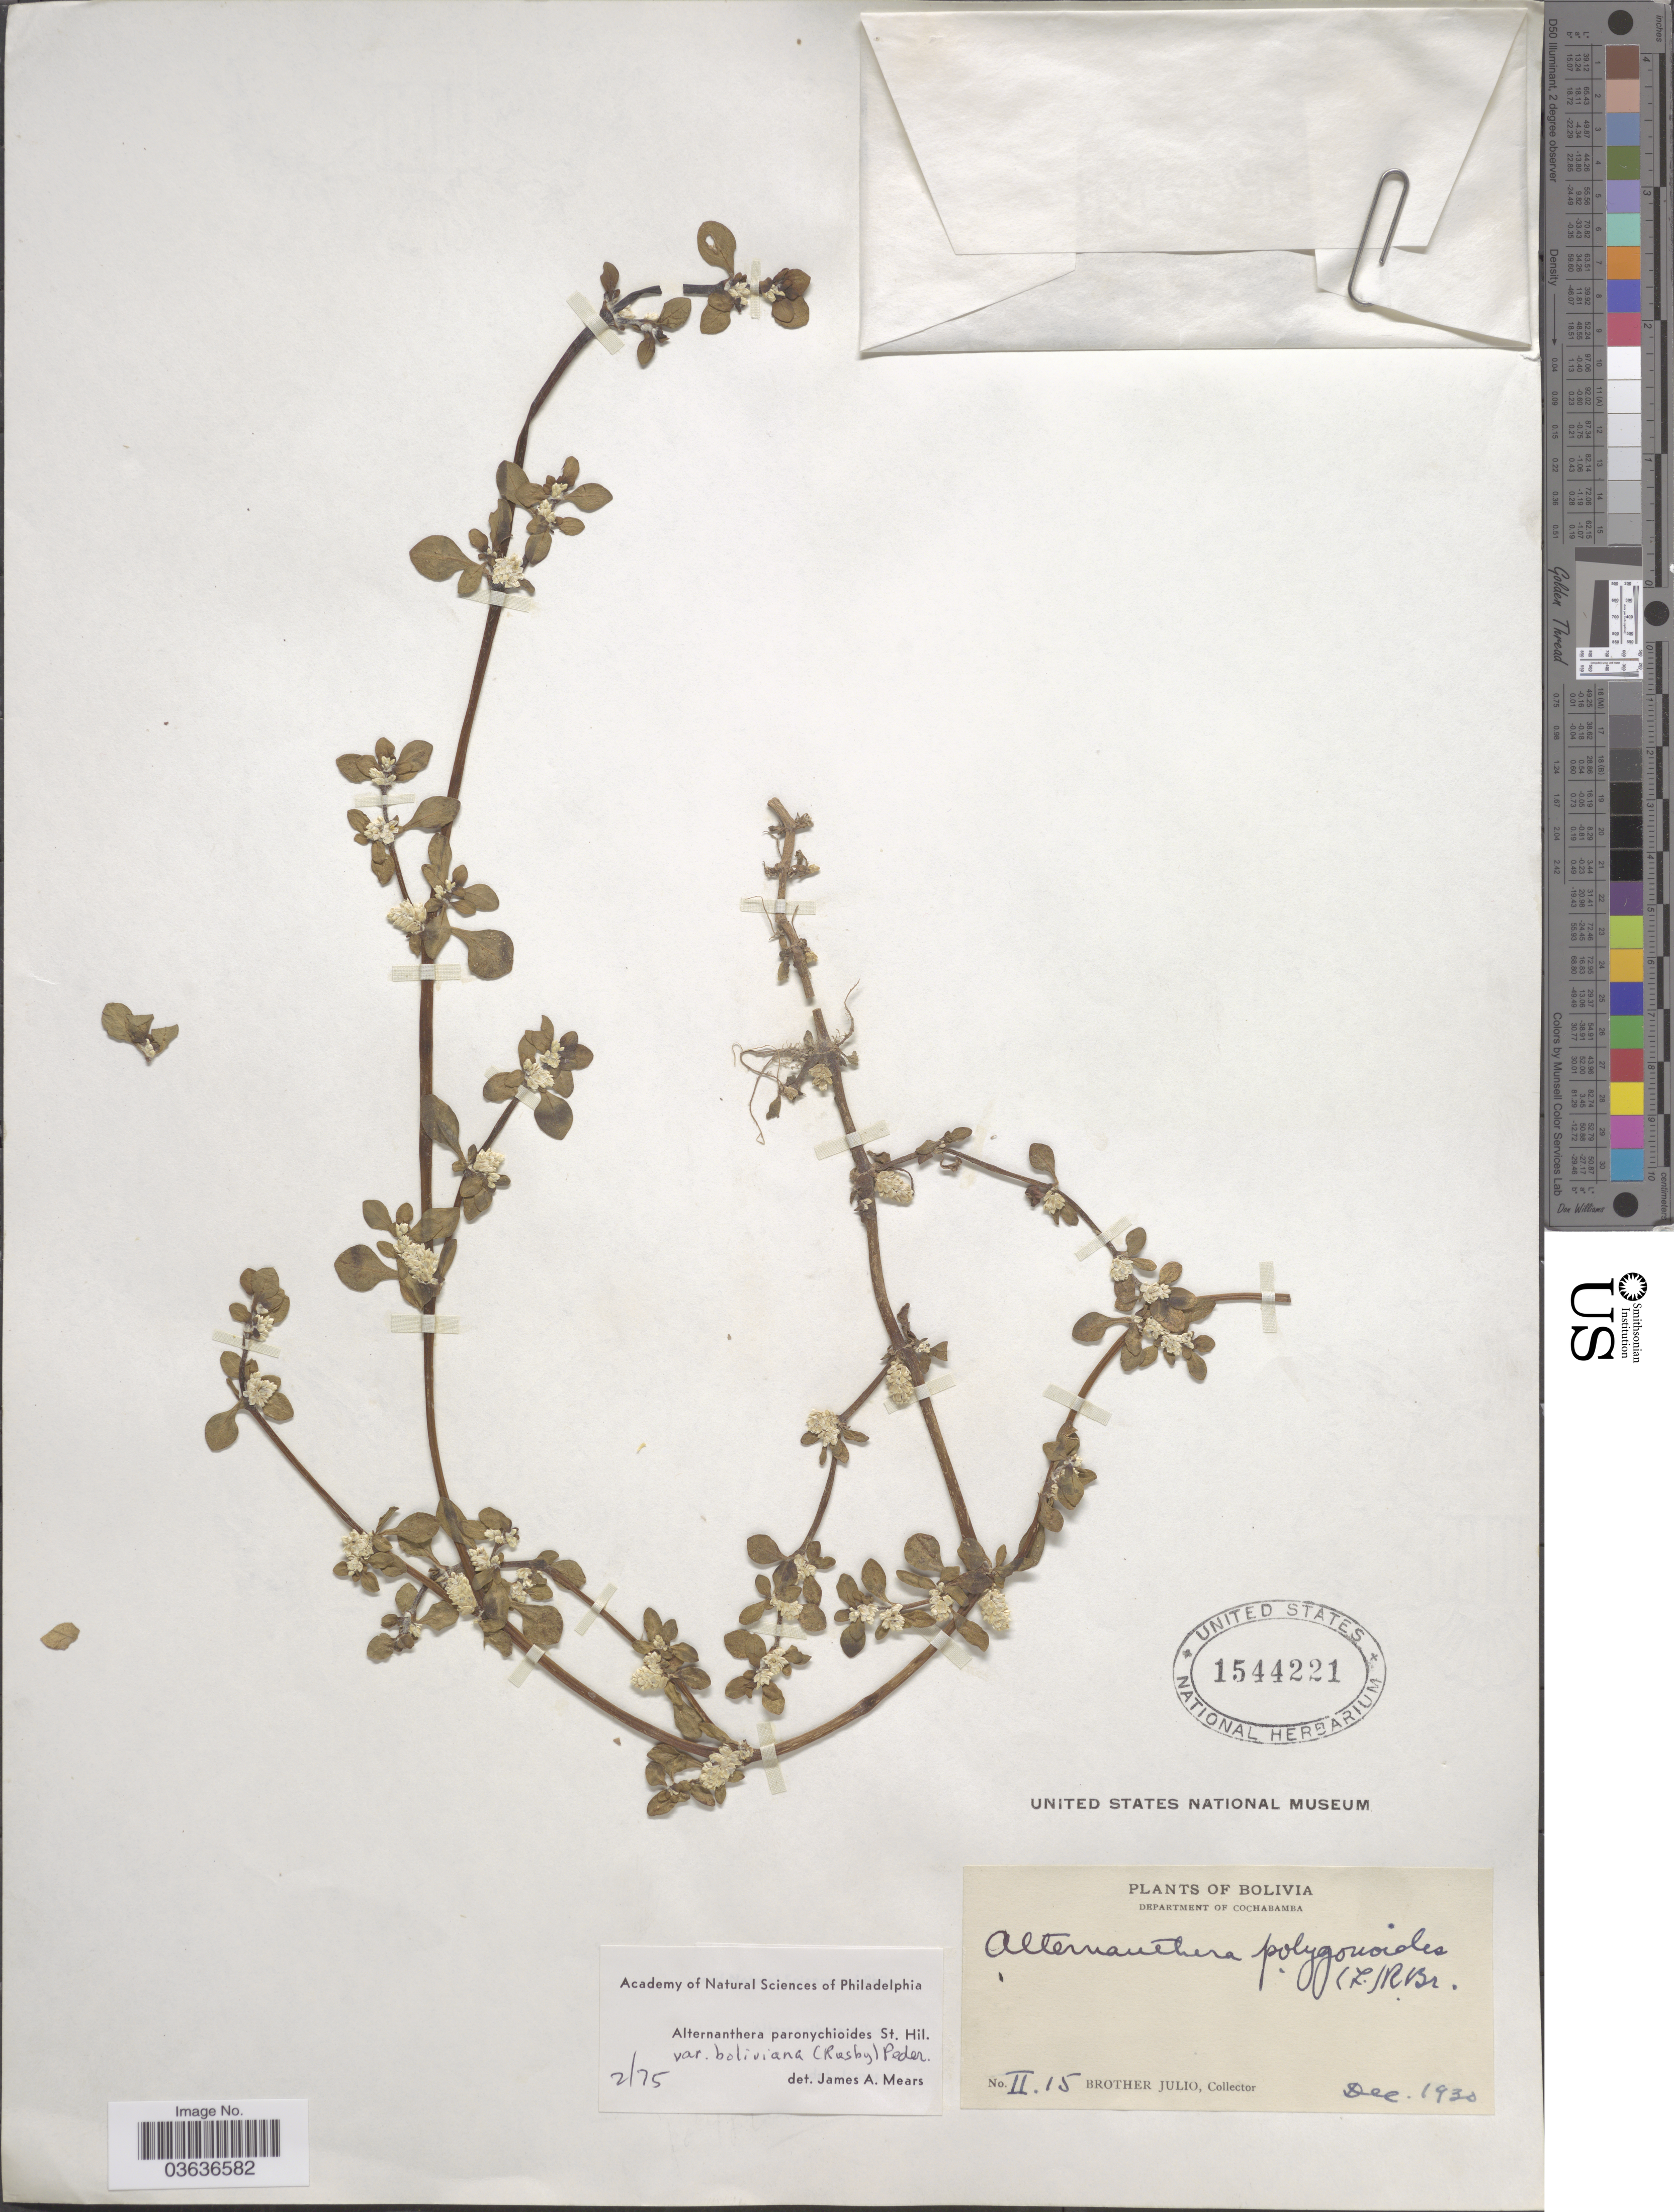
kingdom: Plantae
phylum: Tracheophyta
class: Magnoliopsida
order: Caryophyllales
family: Amaranthaceae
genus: Alternanthera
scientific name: Alternanthera polygonoides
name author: (L.) R. Br. ex Sweet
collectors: Bro. Julio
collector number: II15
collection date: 1930-12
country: Bolivia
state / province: Cochabamba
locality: Department of Cochabamba.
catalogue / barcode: US 1544221